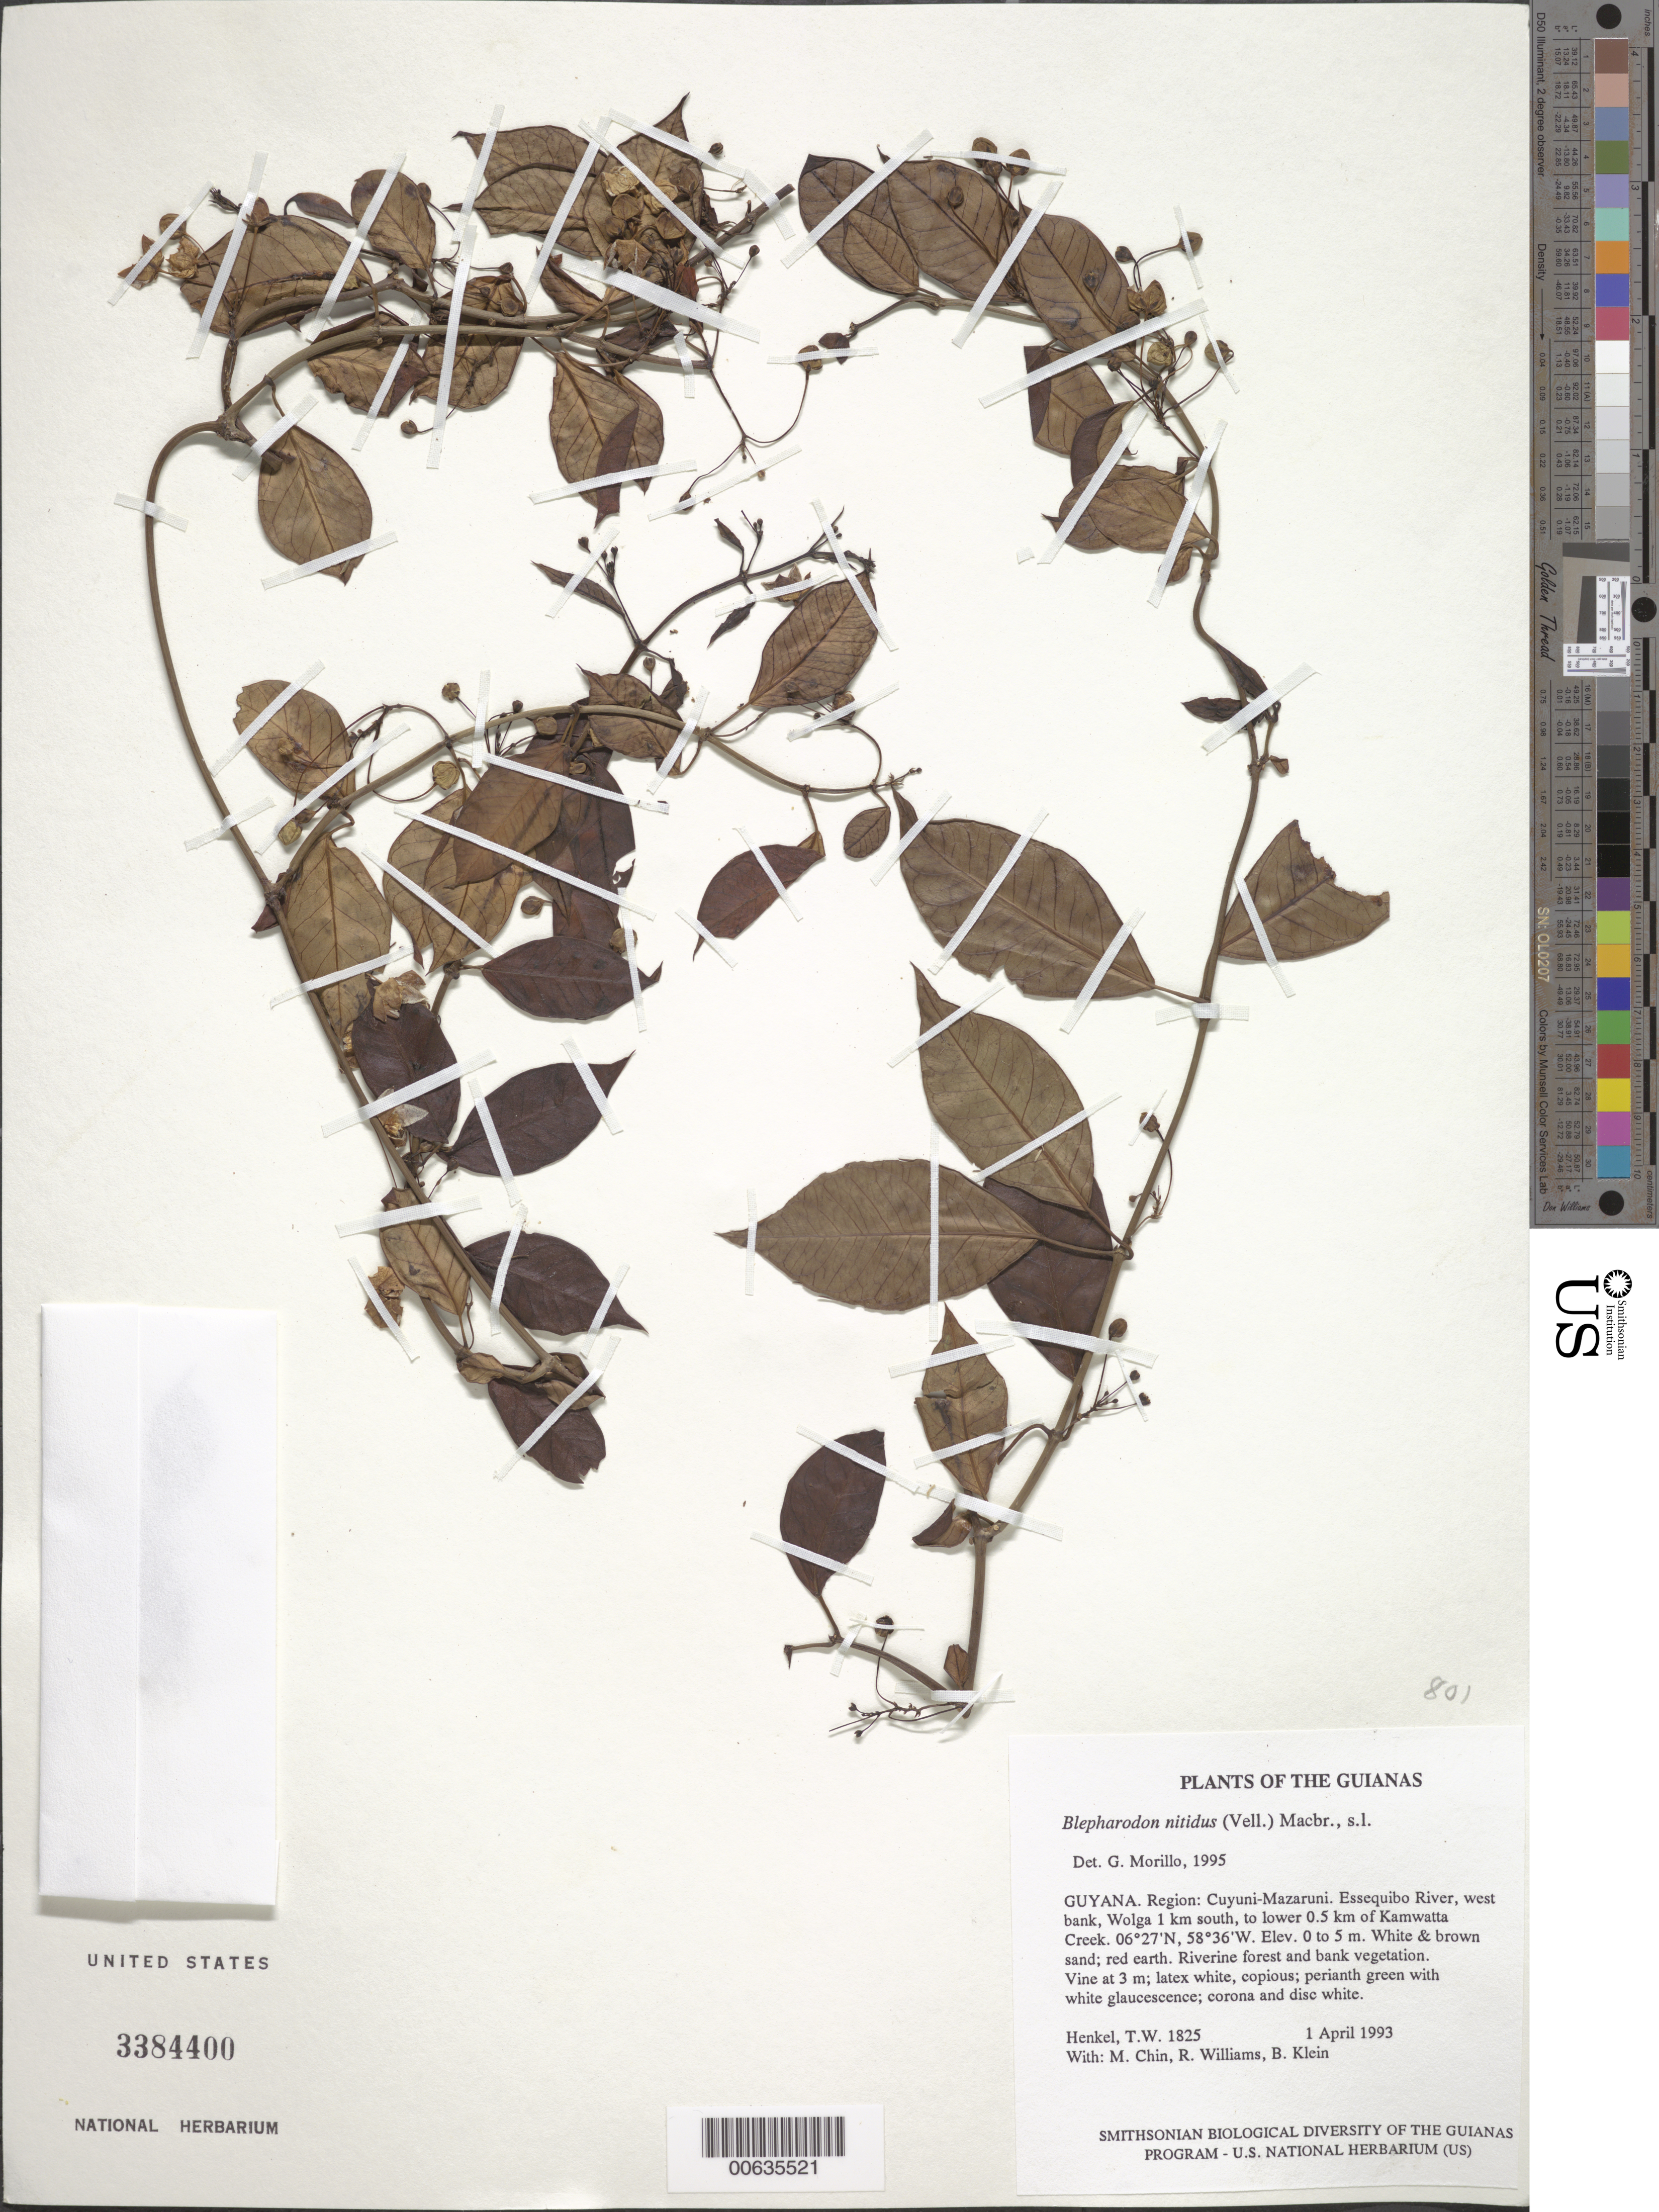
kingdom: Plantae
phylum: Tracheophyta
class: Magnoliopsida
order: Gentianales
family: Apocynaceae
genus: Blepharodon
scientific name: Blepharodon nitidus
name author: (Vell.) J.F. Macbr.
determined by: Morillo, G. N.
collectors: T. Henkel, M. Chin, R. Williams & B. Klein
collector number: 1825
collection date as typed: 1 April 1993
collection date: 1993-04-01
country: Guyana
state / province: Cuyuni-Mazaruni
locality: Essequibo River, W bank, Wolga 1 km S, to lower 0.5 km of Kamwatta Creek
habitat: White & brown sand; red earth. Riverine forest and bank vegetation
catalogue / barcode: US 3384400